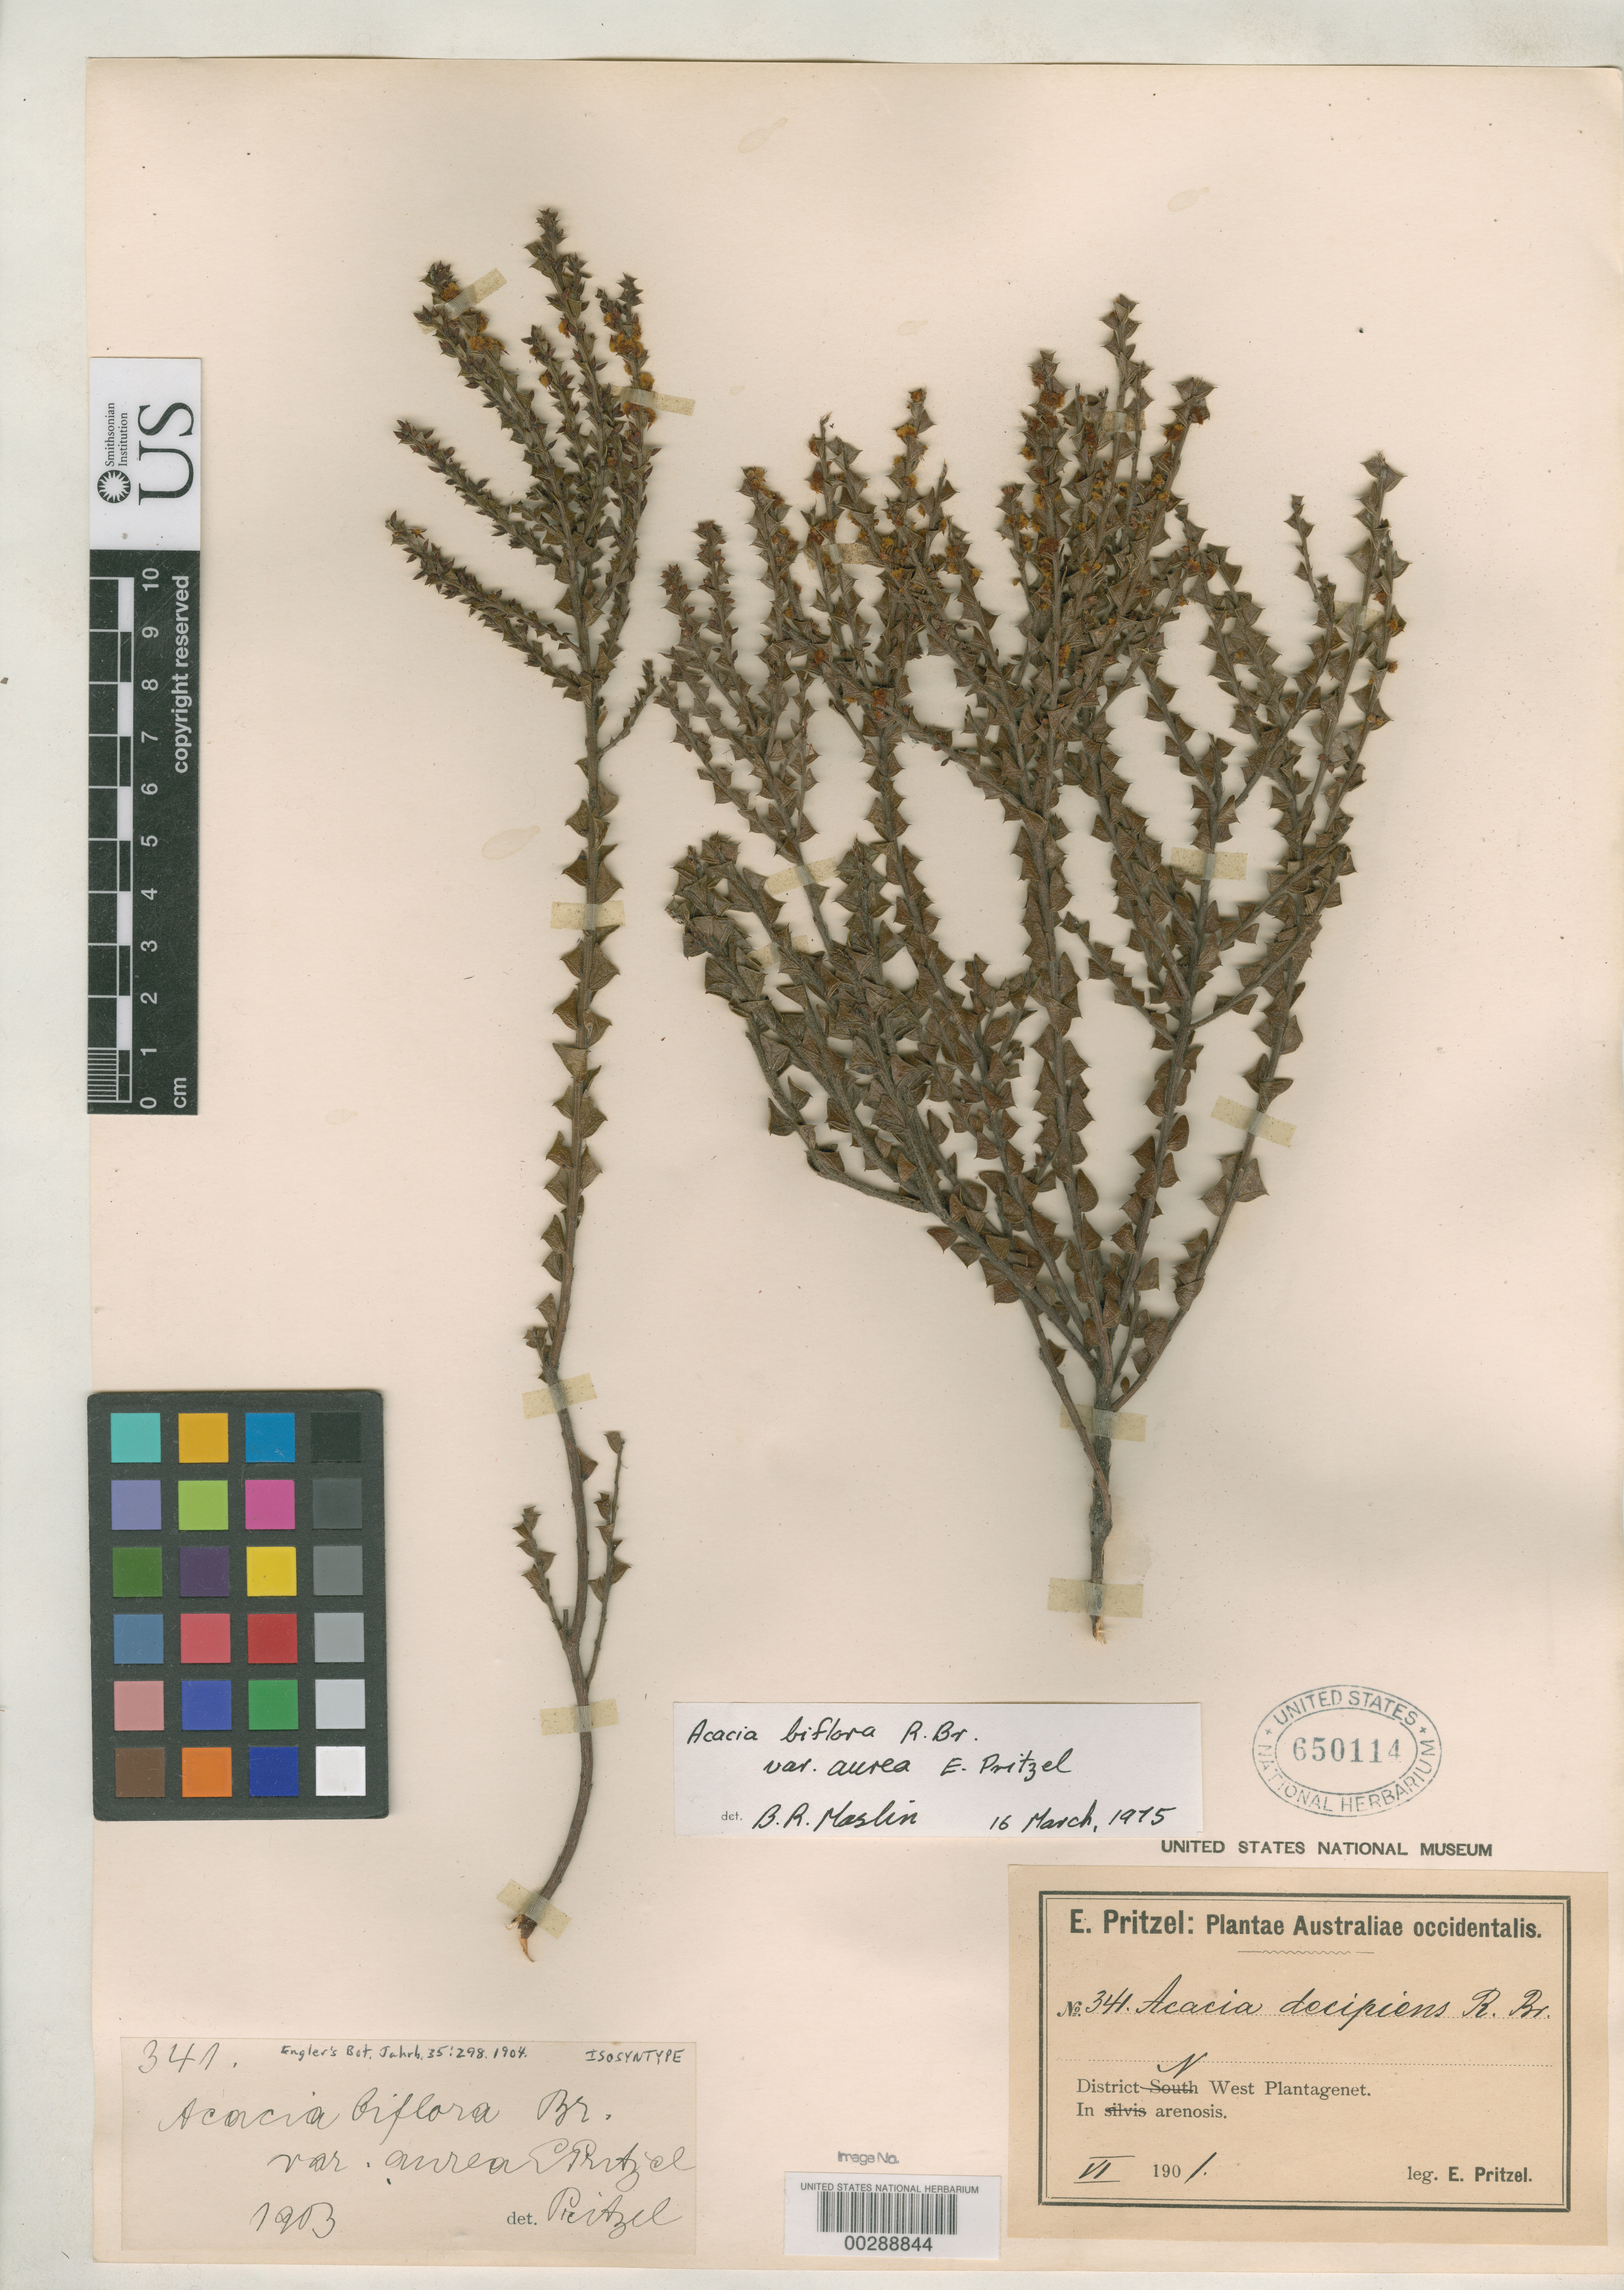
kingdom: Plantae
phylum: Tracheophyta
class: Magnoliopsida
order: Fabales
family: Fabaceae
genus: Acacia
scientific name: Acacia biflora var. aurea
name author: E. Pritz.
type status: Isolectotype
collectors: E. G. Pritzel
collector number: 341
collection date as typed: Jun 1901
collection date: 1901-06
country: Australia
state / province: Western Australia (?)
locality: District NW Plantagenet.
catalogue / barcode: US 650114